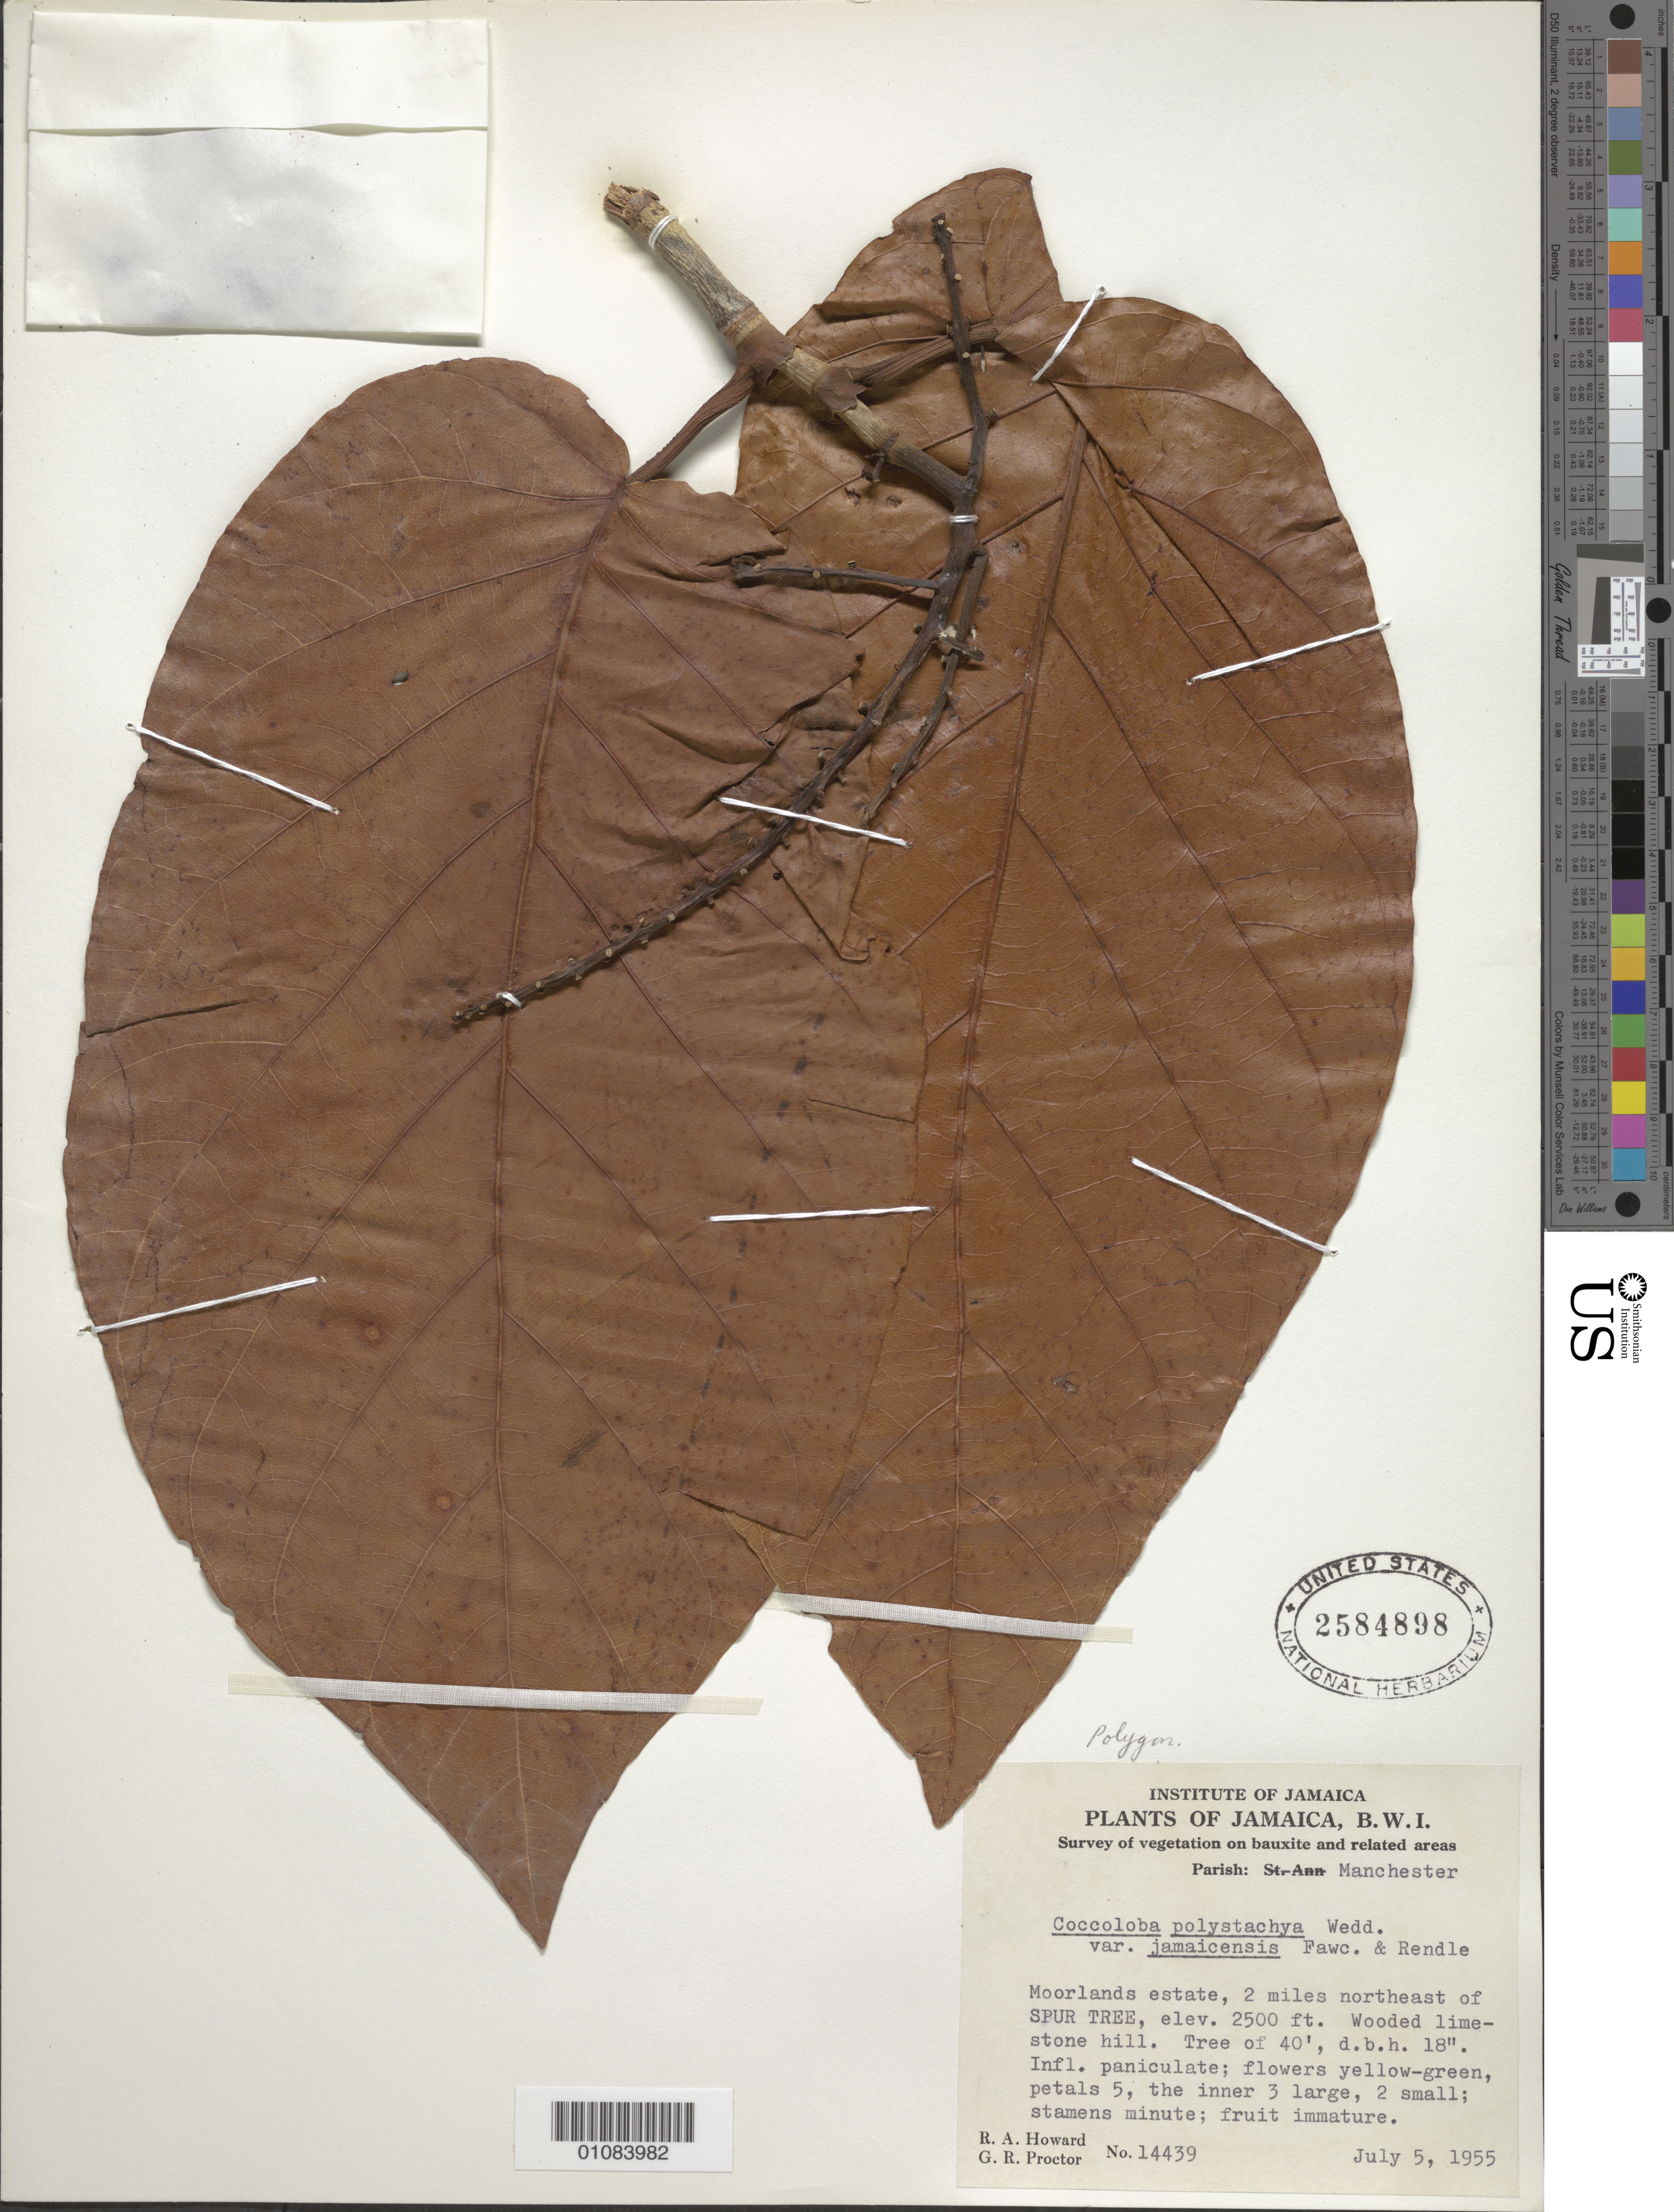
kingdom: Plantae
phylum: Tracheophyta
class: Magnoliopsida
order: Caryophyllales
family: Polygonaceae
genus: Coccoloba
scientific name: Coccoloba polystachya var. jamaicensis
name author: Fawc. & Rendle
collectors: R. A. Howard & G. R. Proctor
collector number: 14439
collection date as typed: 05 Jul 1955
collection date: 1955-07-05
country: Jamaica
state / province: Manchester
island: Jamaica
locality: Moorlands estate, 2 miles northeast of Spur Tree.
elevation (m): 762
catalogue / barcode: US 2584898